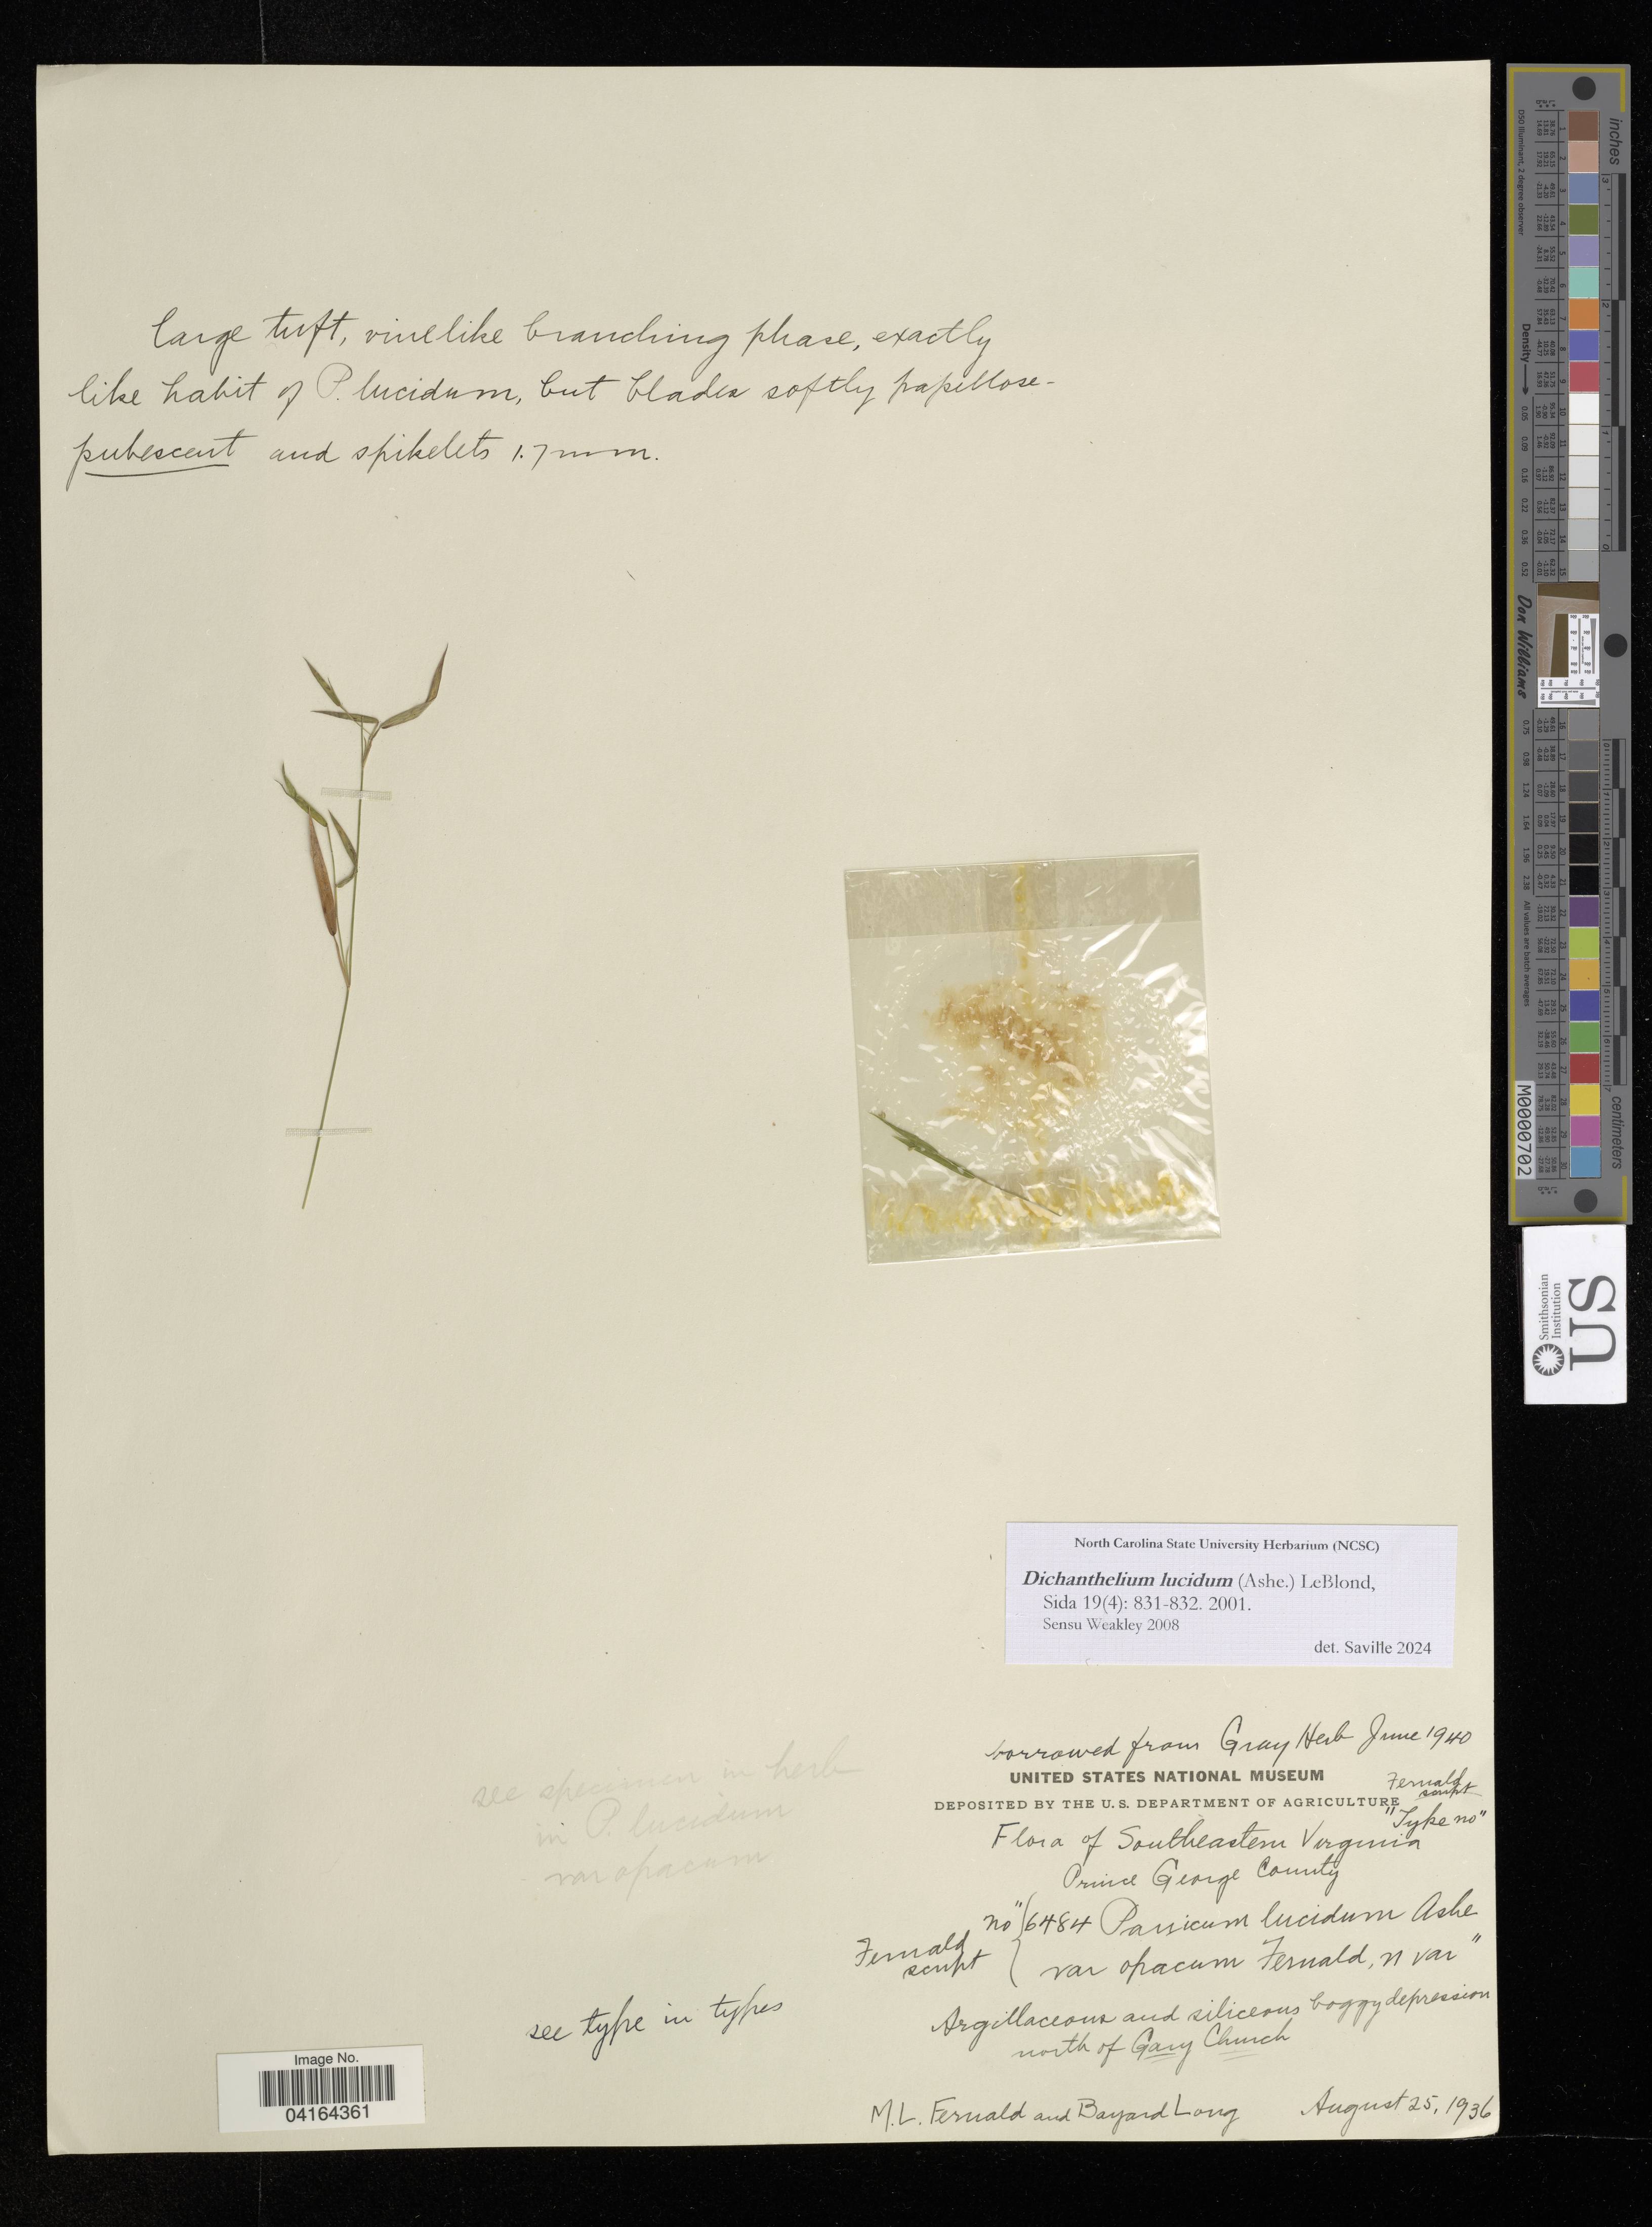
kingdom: Plantae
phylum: Tracheophyta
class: Liliopsida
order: Poales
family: Poaceae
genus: Dichanthelium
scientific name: Dichanthelium lucidum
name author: (Ashe) LeBlond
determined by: Saville, A. C., (NCSC), North Carolina State University (UNITED STATES)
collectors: M. L. Fernald & B. Long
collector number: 6484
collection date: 1936-08-25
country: United States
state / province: Virginia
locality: Southeastern Virginia. Prince George County. North of Gary Church.